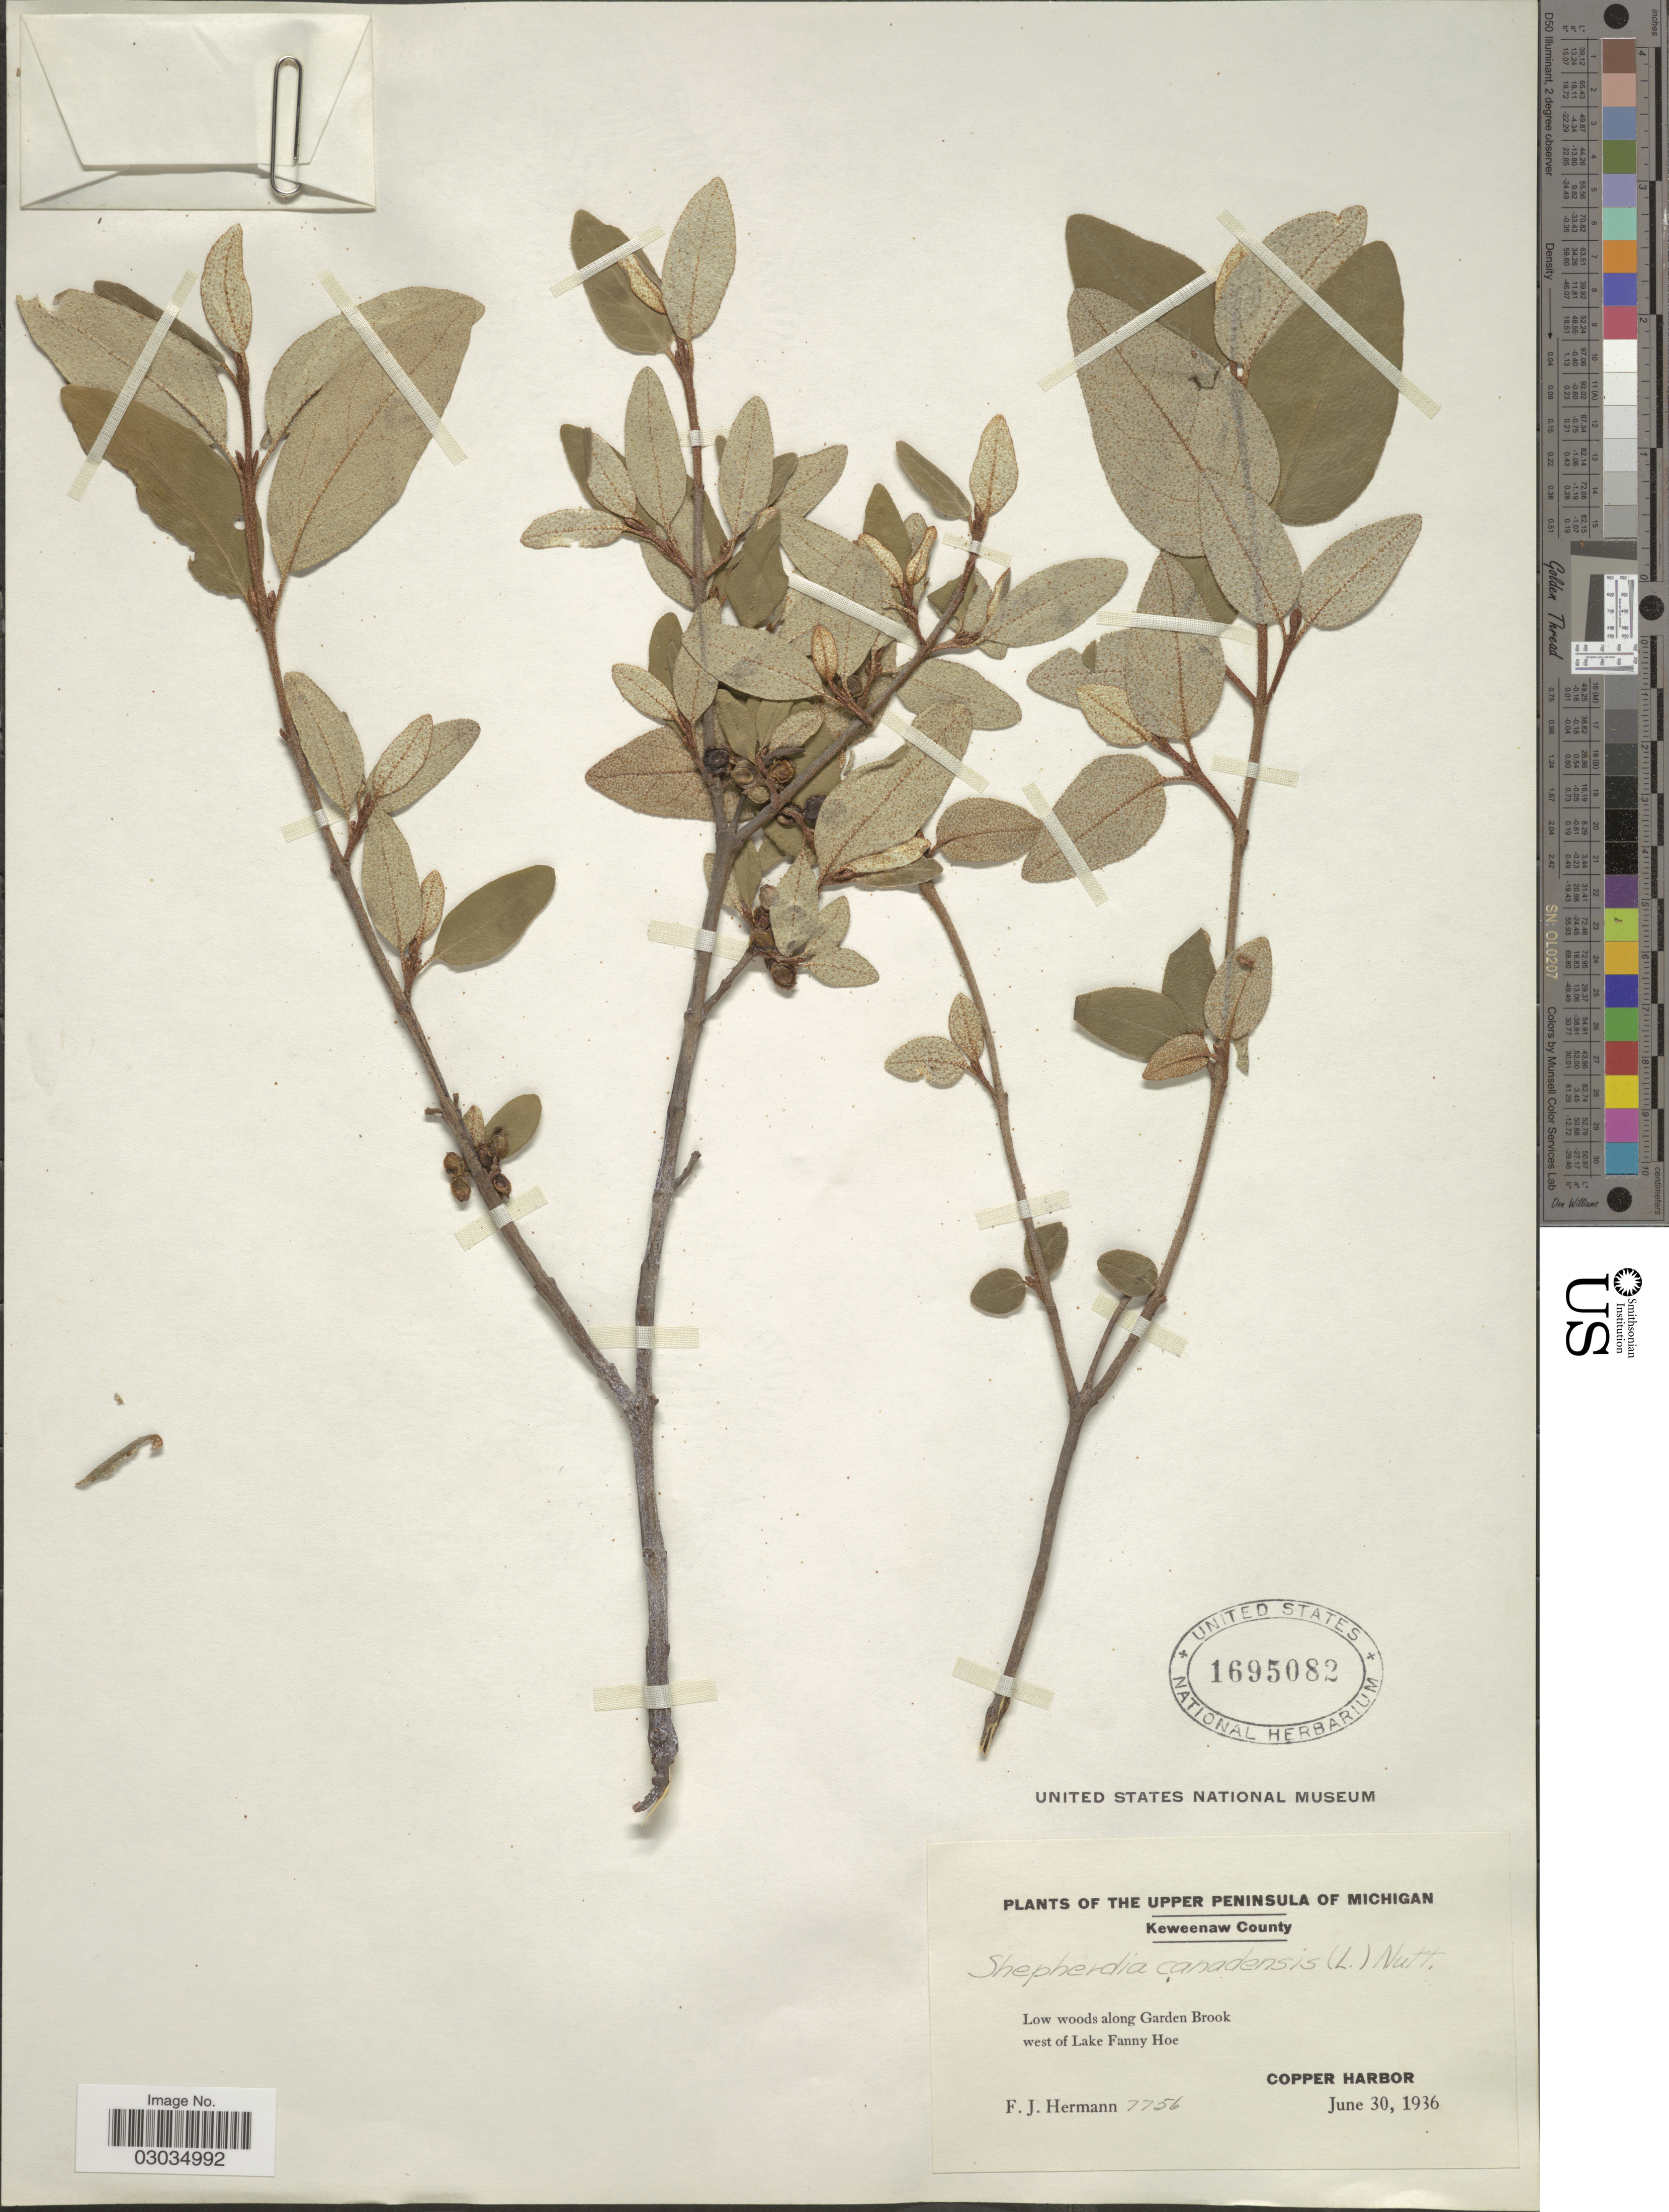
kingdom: Plantae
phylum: Tracheophyta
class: Magnoliopsida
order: Rosales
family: Elaeagnaceae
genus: Shepherdia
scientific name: Shepherdia canadensis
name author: (L.) Nutt.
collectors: F. J. Hermann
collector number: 7756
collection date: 1936-06-30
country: United States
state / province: Michigan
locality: The Upper Peninsula of Michigan, Keweenaw County, Low woods along Garden Brook, west of Lake Fanny Hoe, Copper Harbor.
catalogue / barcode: US 1695082